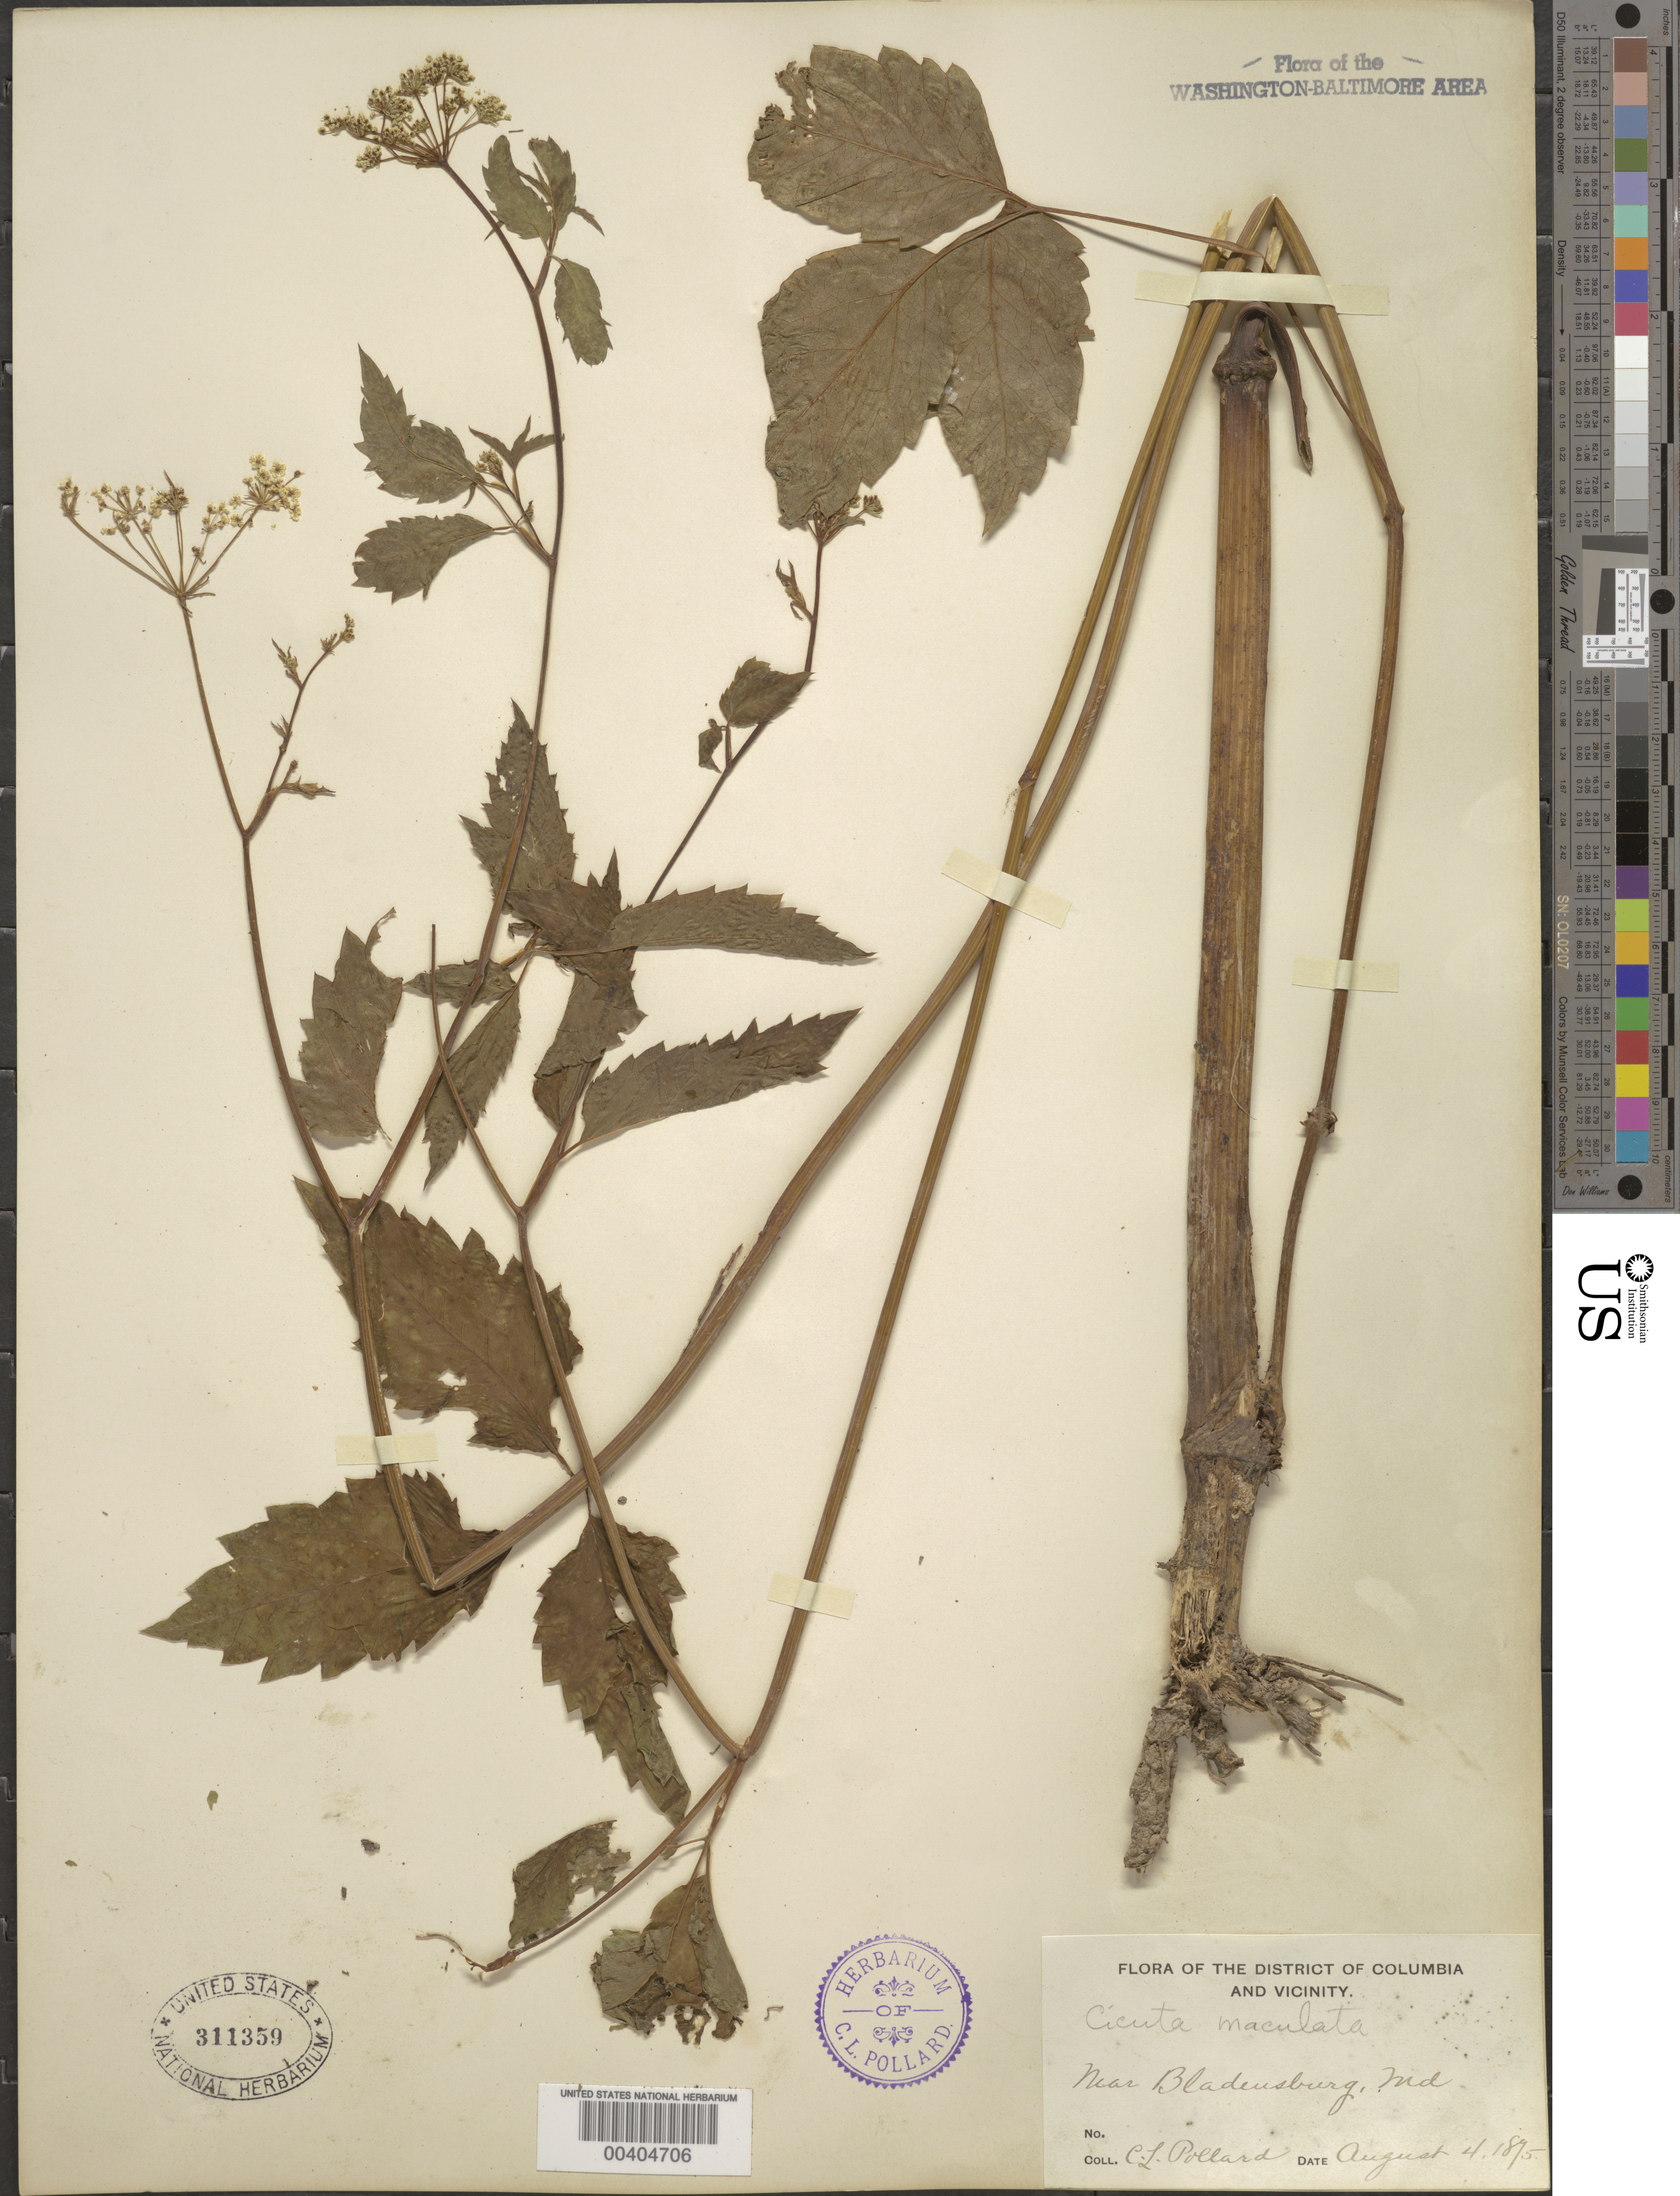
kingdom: Plantae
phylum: Tracheophyta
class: Magnoliopsida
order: Apiales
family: Apiaceae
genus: Cicuta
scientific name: Cicuta maculata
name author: L.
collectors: C. L. Pollard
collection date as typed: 04 Aug 1895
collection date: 1895-08-04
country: United States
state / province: Maryland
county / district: Prince George's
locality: Near Bladensburg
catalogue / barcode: US 311359